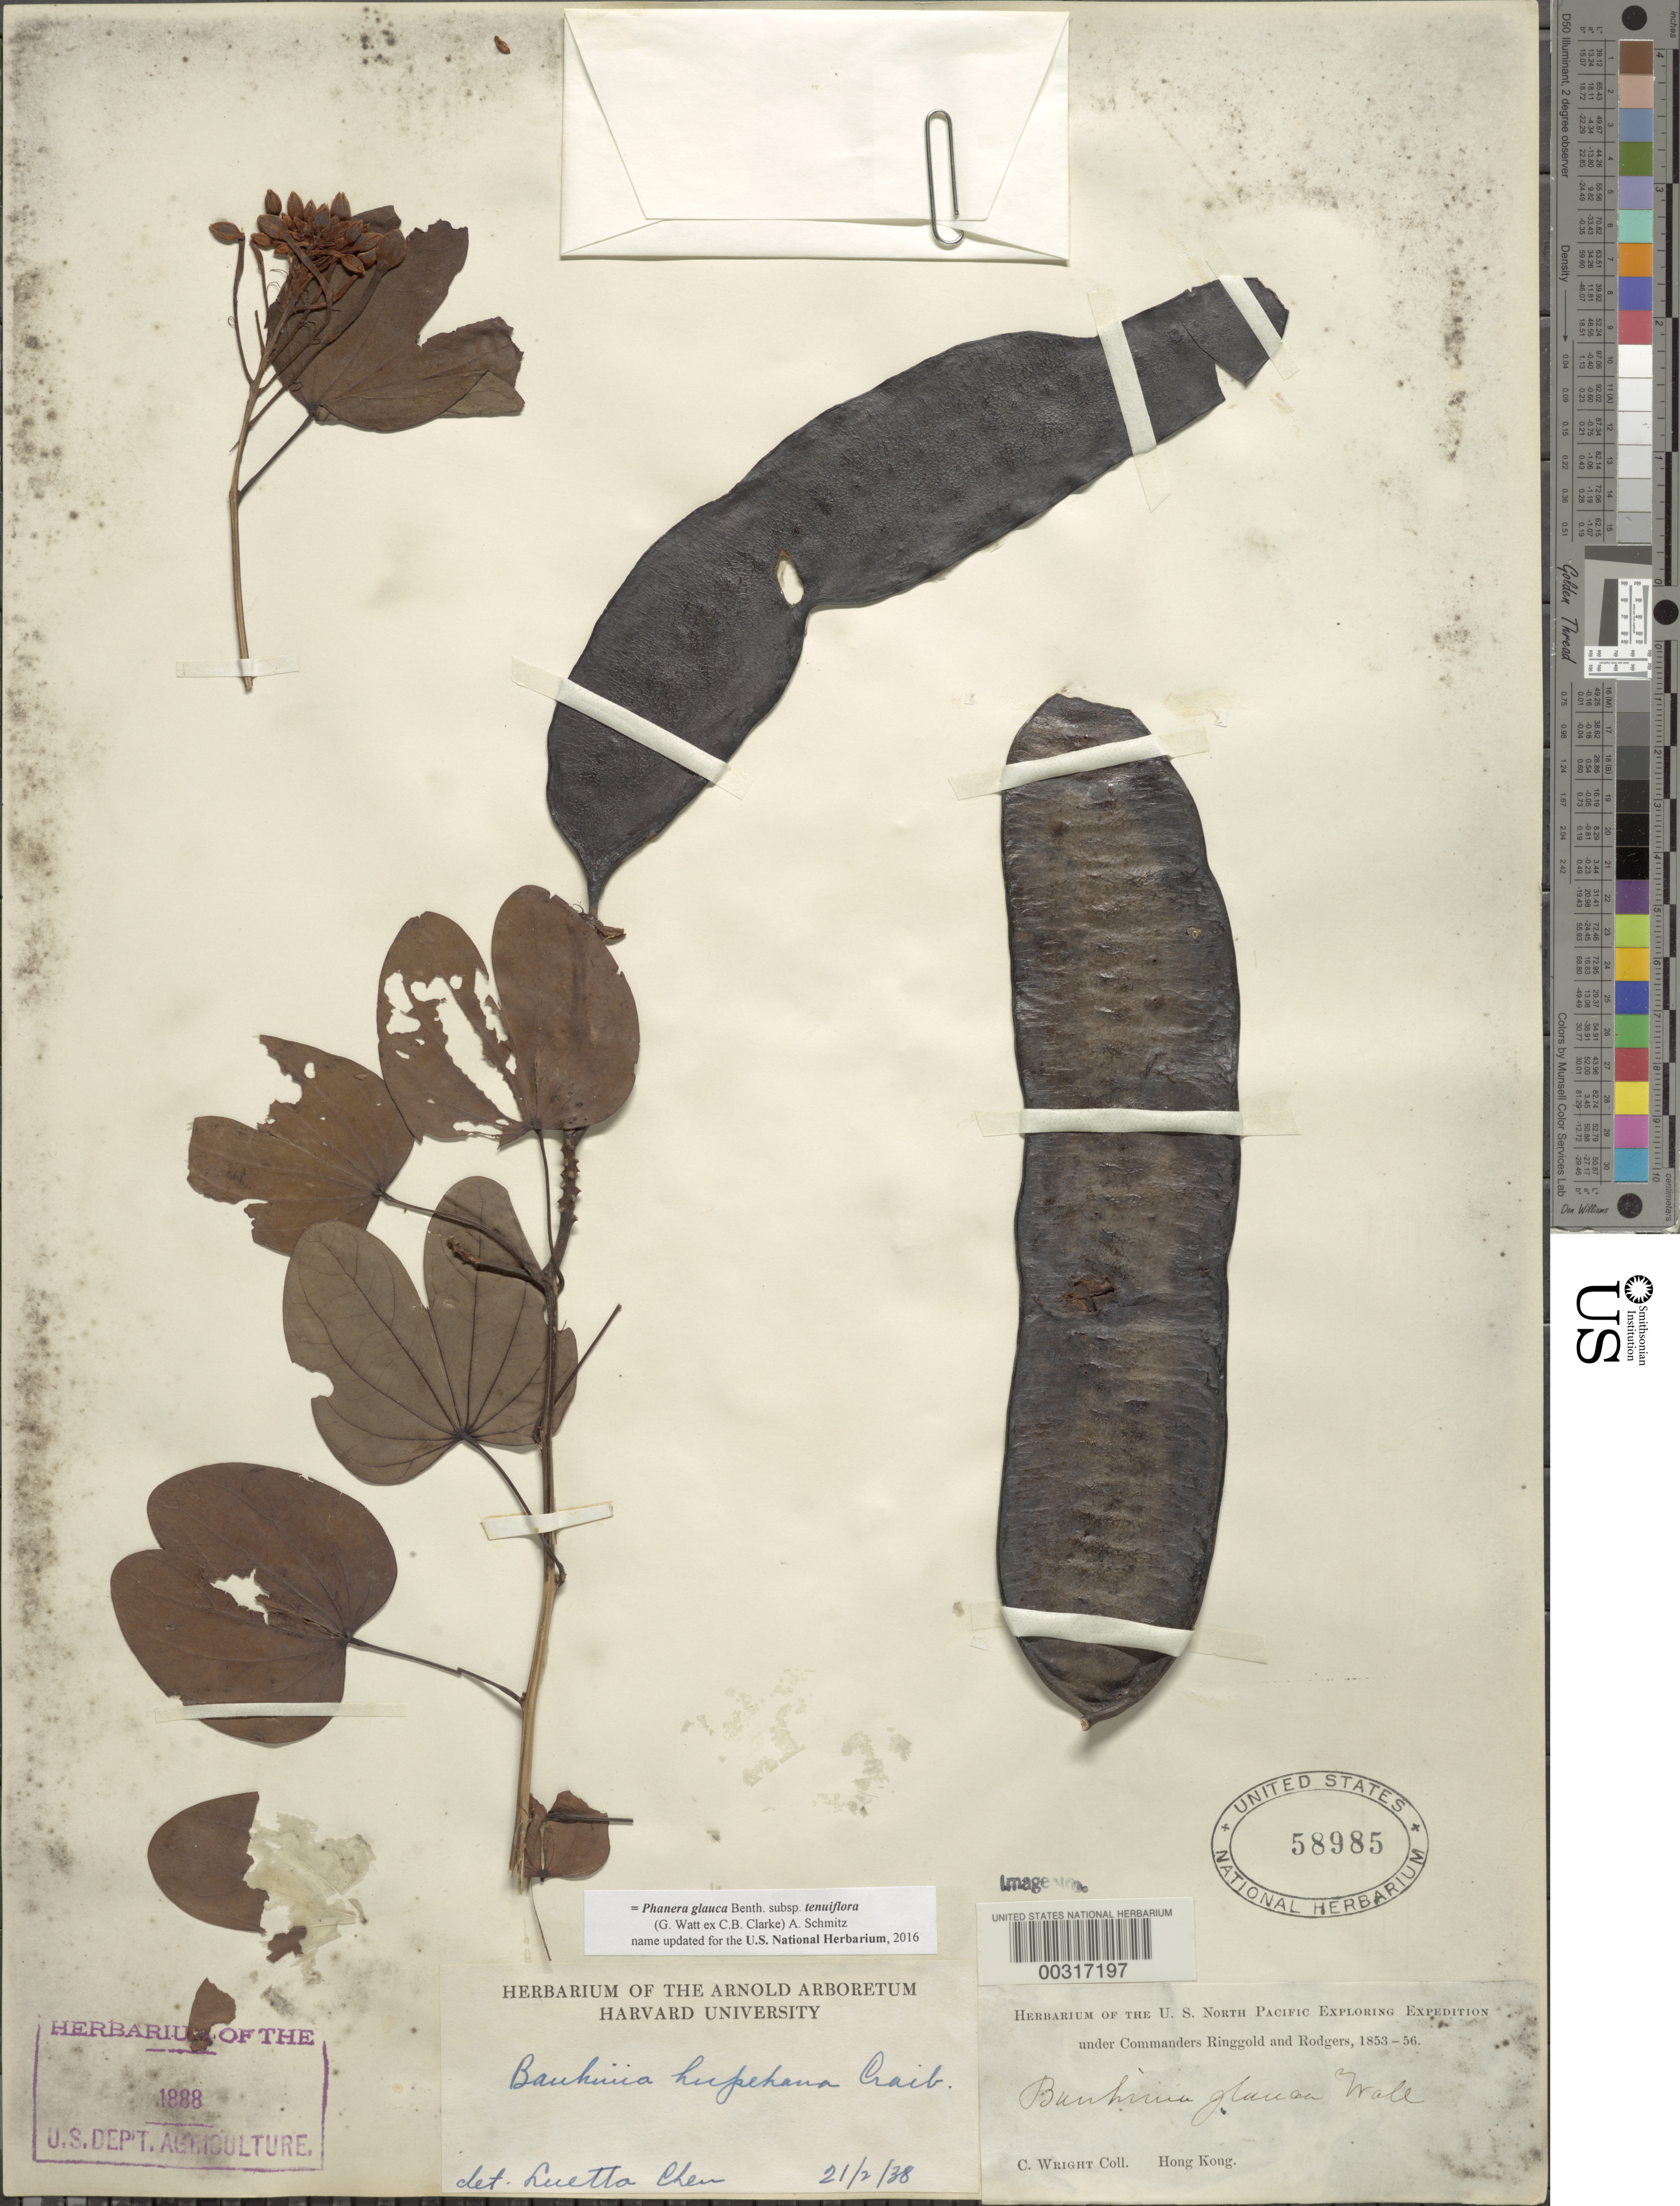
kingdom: Plantae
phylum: Tracheophyta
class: Magnoliopsida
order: Fabales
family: Fabaceae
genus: Phanera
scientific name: Phanera glauca subsp. tenuiflora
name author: (Watt ex C.B. Clarke) A.Schmitz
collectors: C. Wright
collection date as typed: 1853 to -- -- 1856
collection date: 1853/1856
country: China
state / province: Hong Kong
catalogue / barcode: US 58985